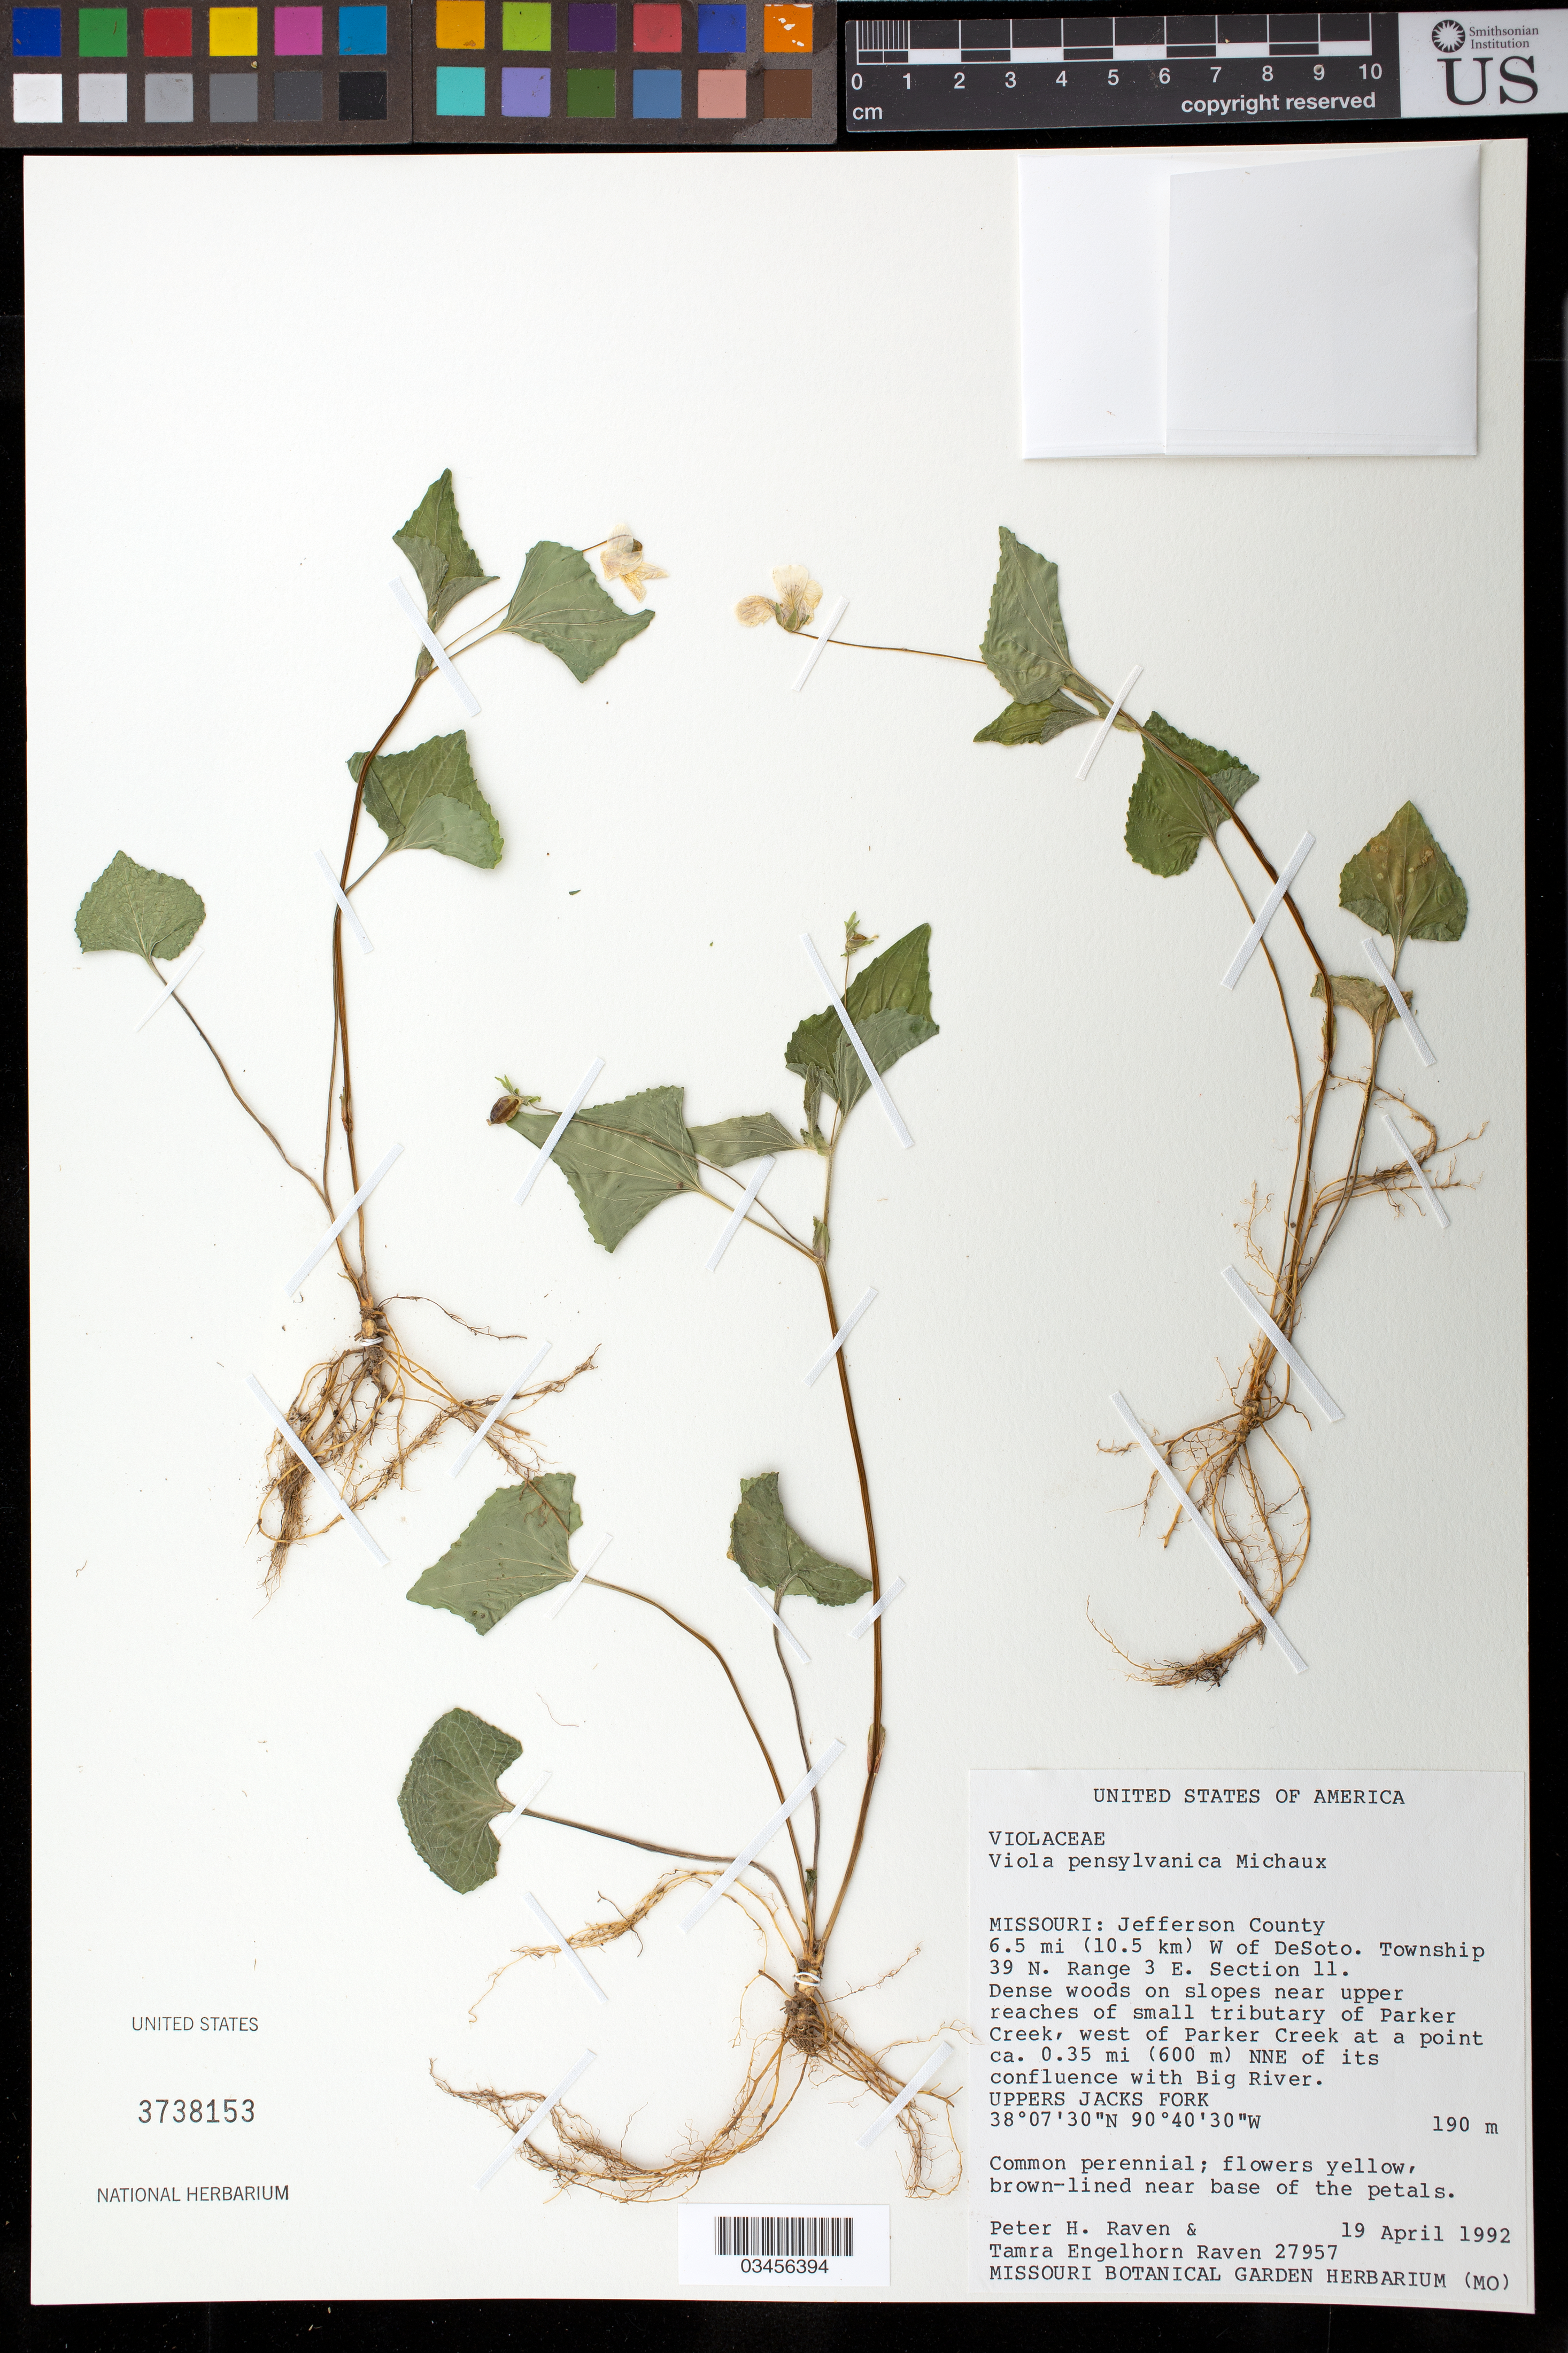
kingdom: Plantae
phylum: Tracheophyta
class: Magnoliopsida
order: Malpighiales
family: Violaceae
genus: Viola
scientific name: Viola pensylvanica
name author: Michx.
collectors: P. Raven & T. Raven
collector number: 27957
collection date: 1992-04-19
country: United States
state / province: Missouri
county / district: Jefferson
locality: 6.5 mi (10.5 km) W of DeSoto. Township 39 N. Range 3 E. Section 11. Dense woods on slopes near upper reaches of small tributary of Parker Creek, west of Parker Creekat a point ca. 0.35 mi (600 m) NNE of its confluence of Big River.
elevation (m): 190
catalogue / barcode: US 3738153